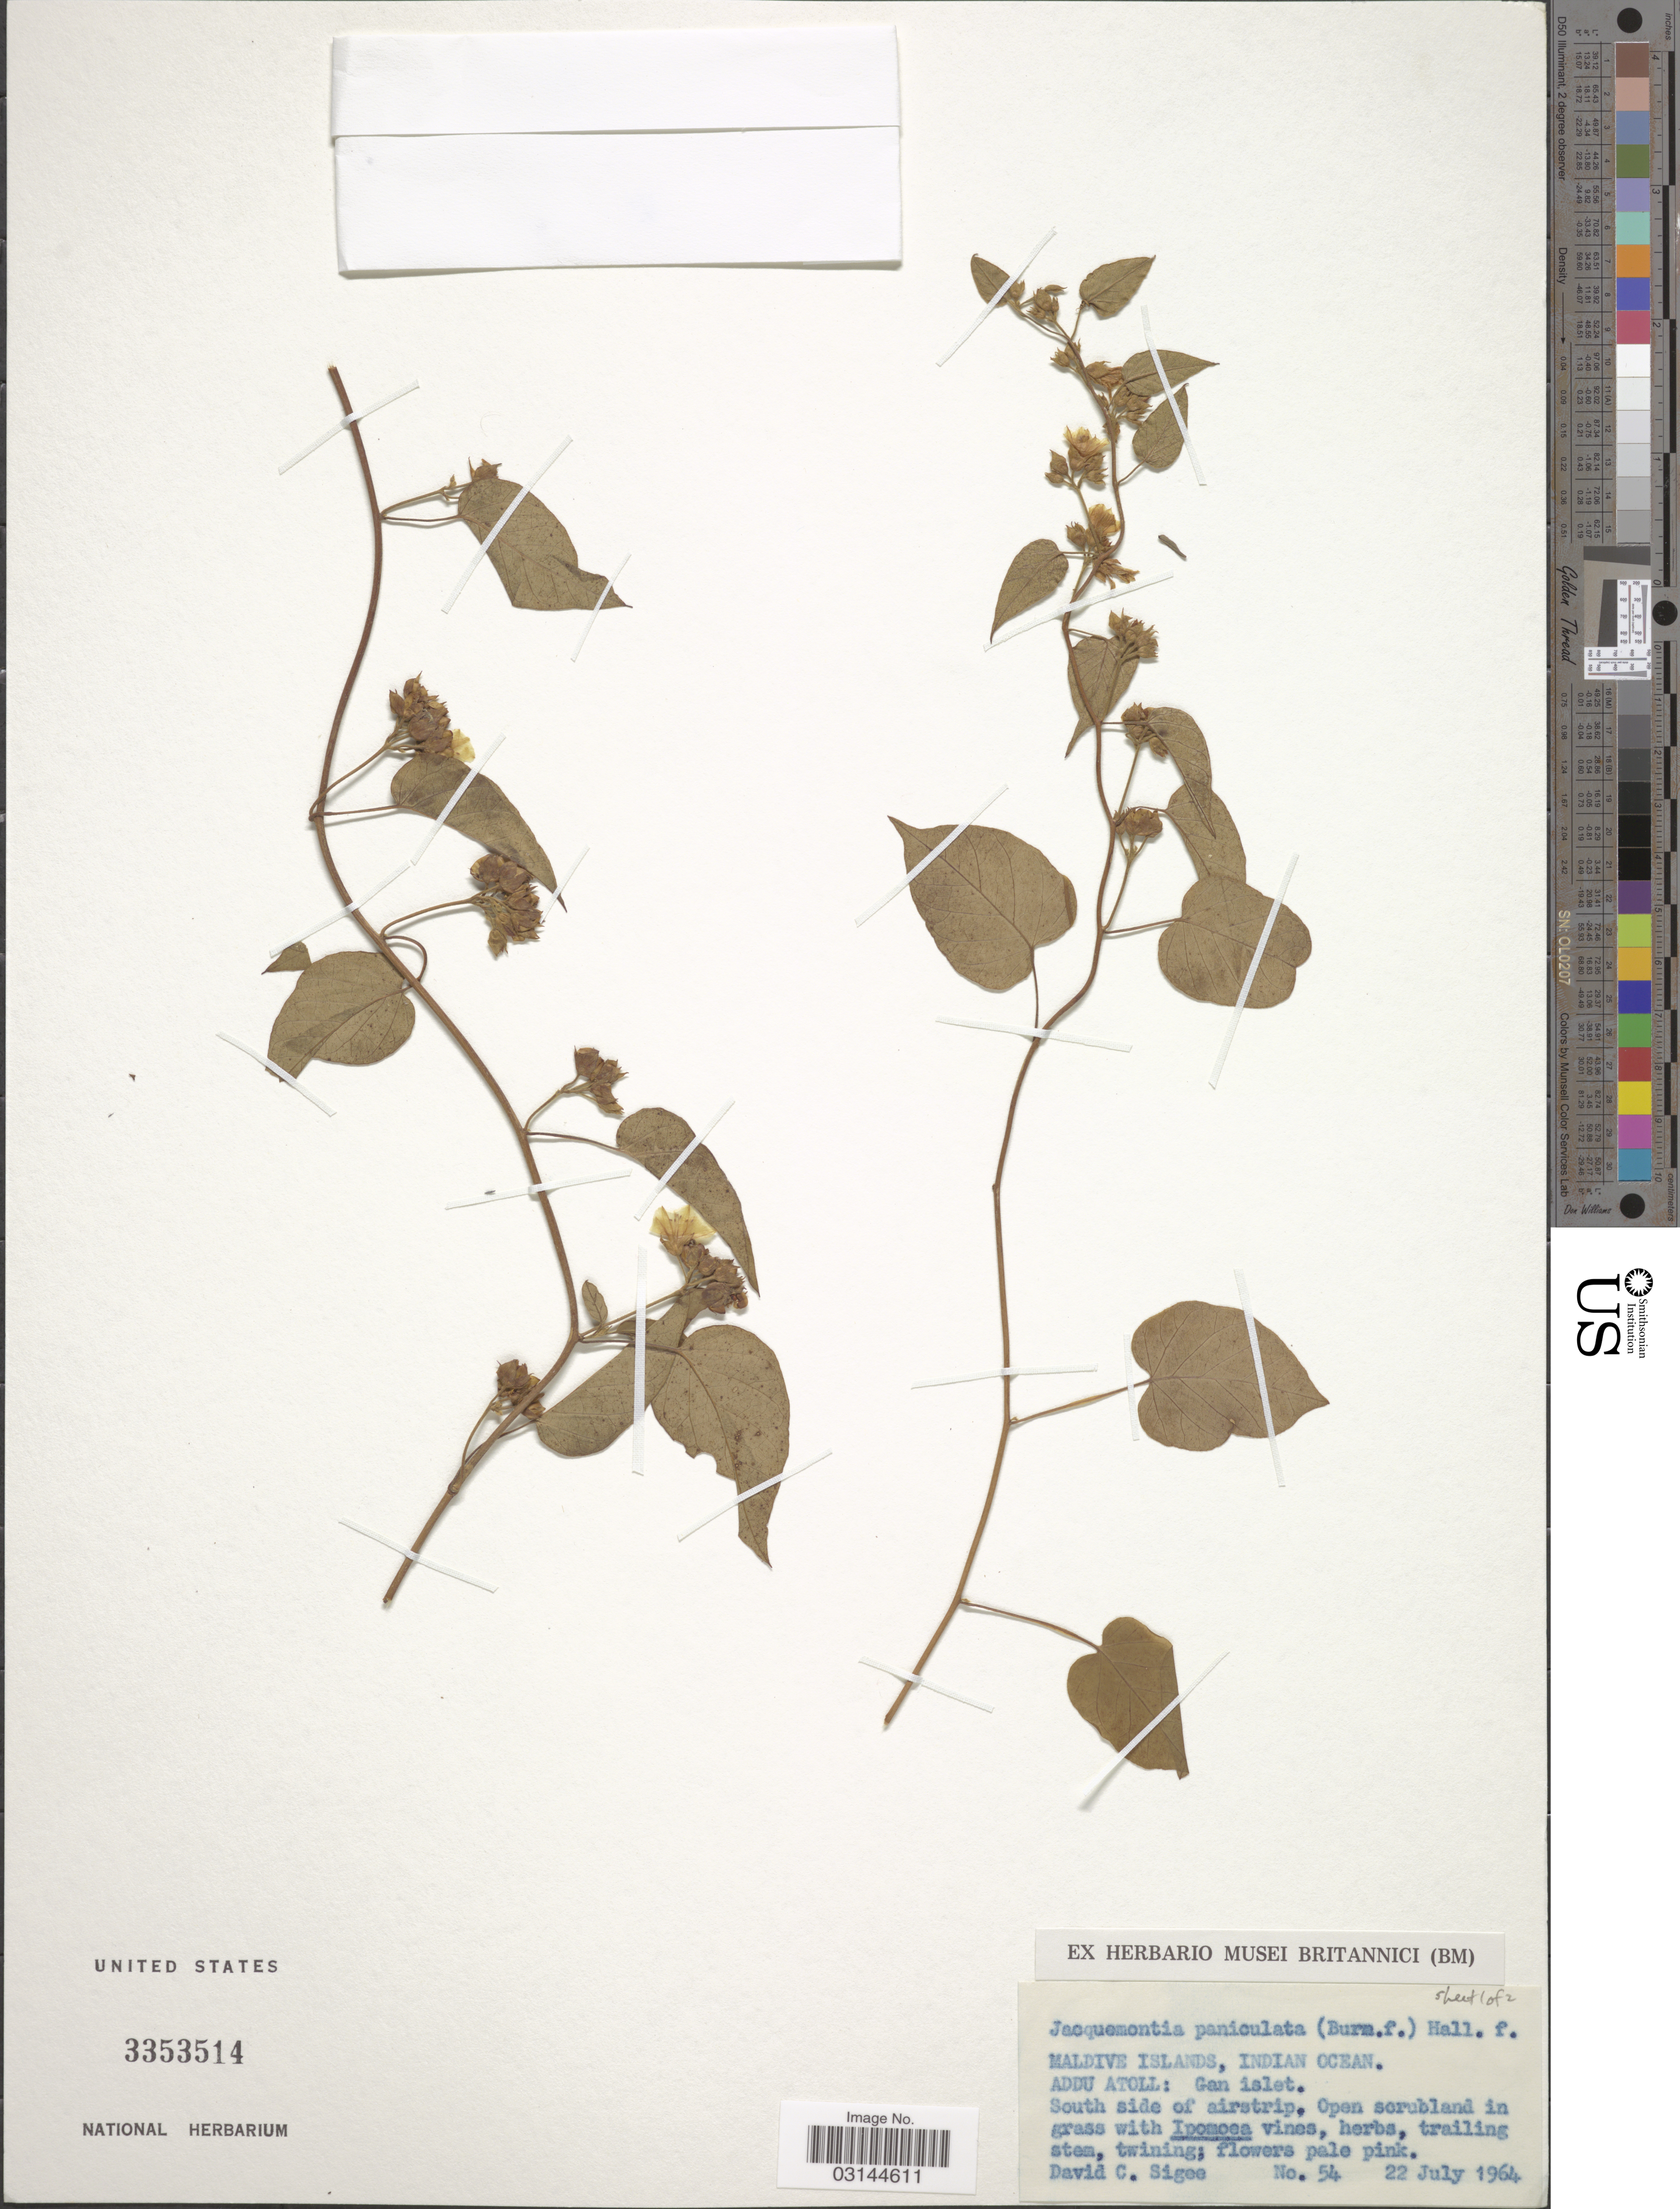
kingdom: Plantae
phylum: Tracheophyta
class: Magnoliopsida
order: Solanales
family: Convolvulaceae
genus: Jacquemontia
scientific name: Jacquemontia paniculata var. tomentosa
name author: (Warb.) Ooststr.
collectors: D. C. Sigee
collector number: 54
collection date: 1964-07-22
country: Maldive Islands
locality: Indian Ocean. Addu Atoll: Gan islet. South side of airstrip.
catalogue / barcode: US 3353514